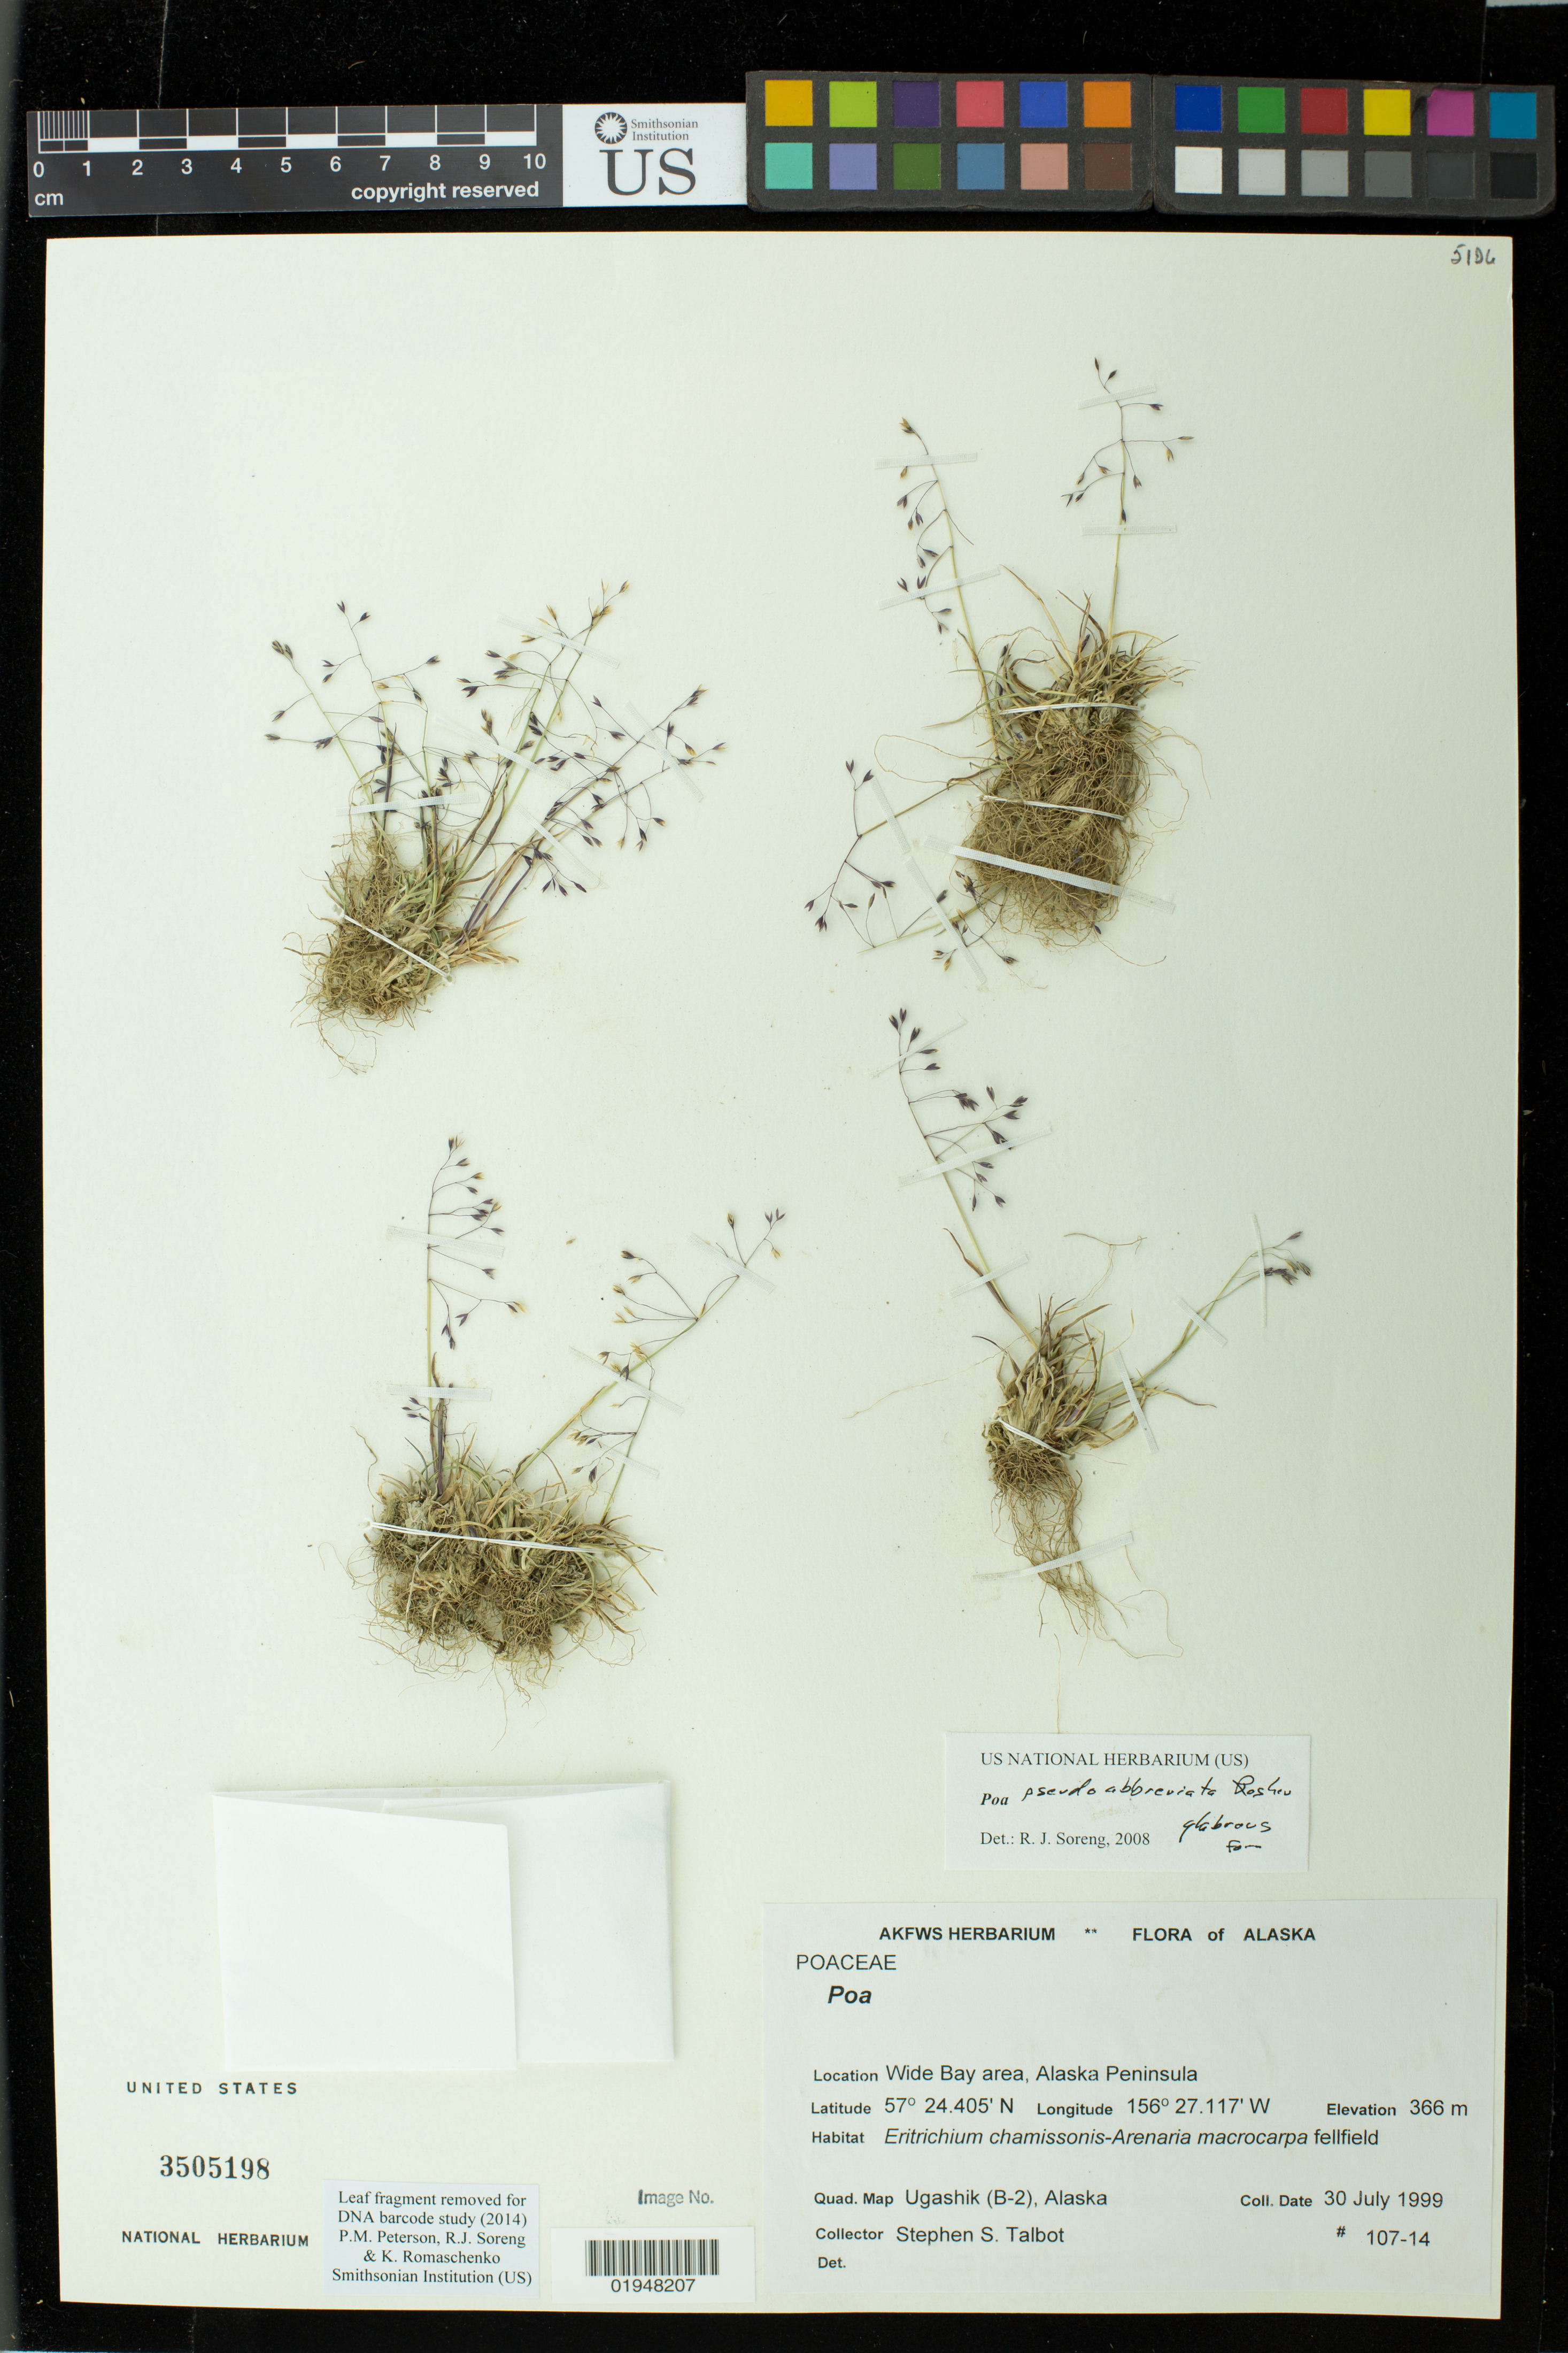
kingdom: Plantae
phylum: Tracheophyta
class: Liliopsida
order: Poales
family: Poaceae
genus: Poa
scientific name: Poa pseudoabbreviata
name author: Roshev.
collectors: S. S. Talbot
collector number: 107-14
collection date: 1999-07-30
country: United States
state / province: Alaska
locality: Wide Bay area, Alaska Peninsula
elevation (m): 366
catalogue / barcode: US 3505198